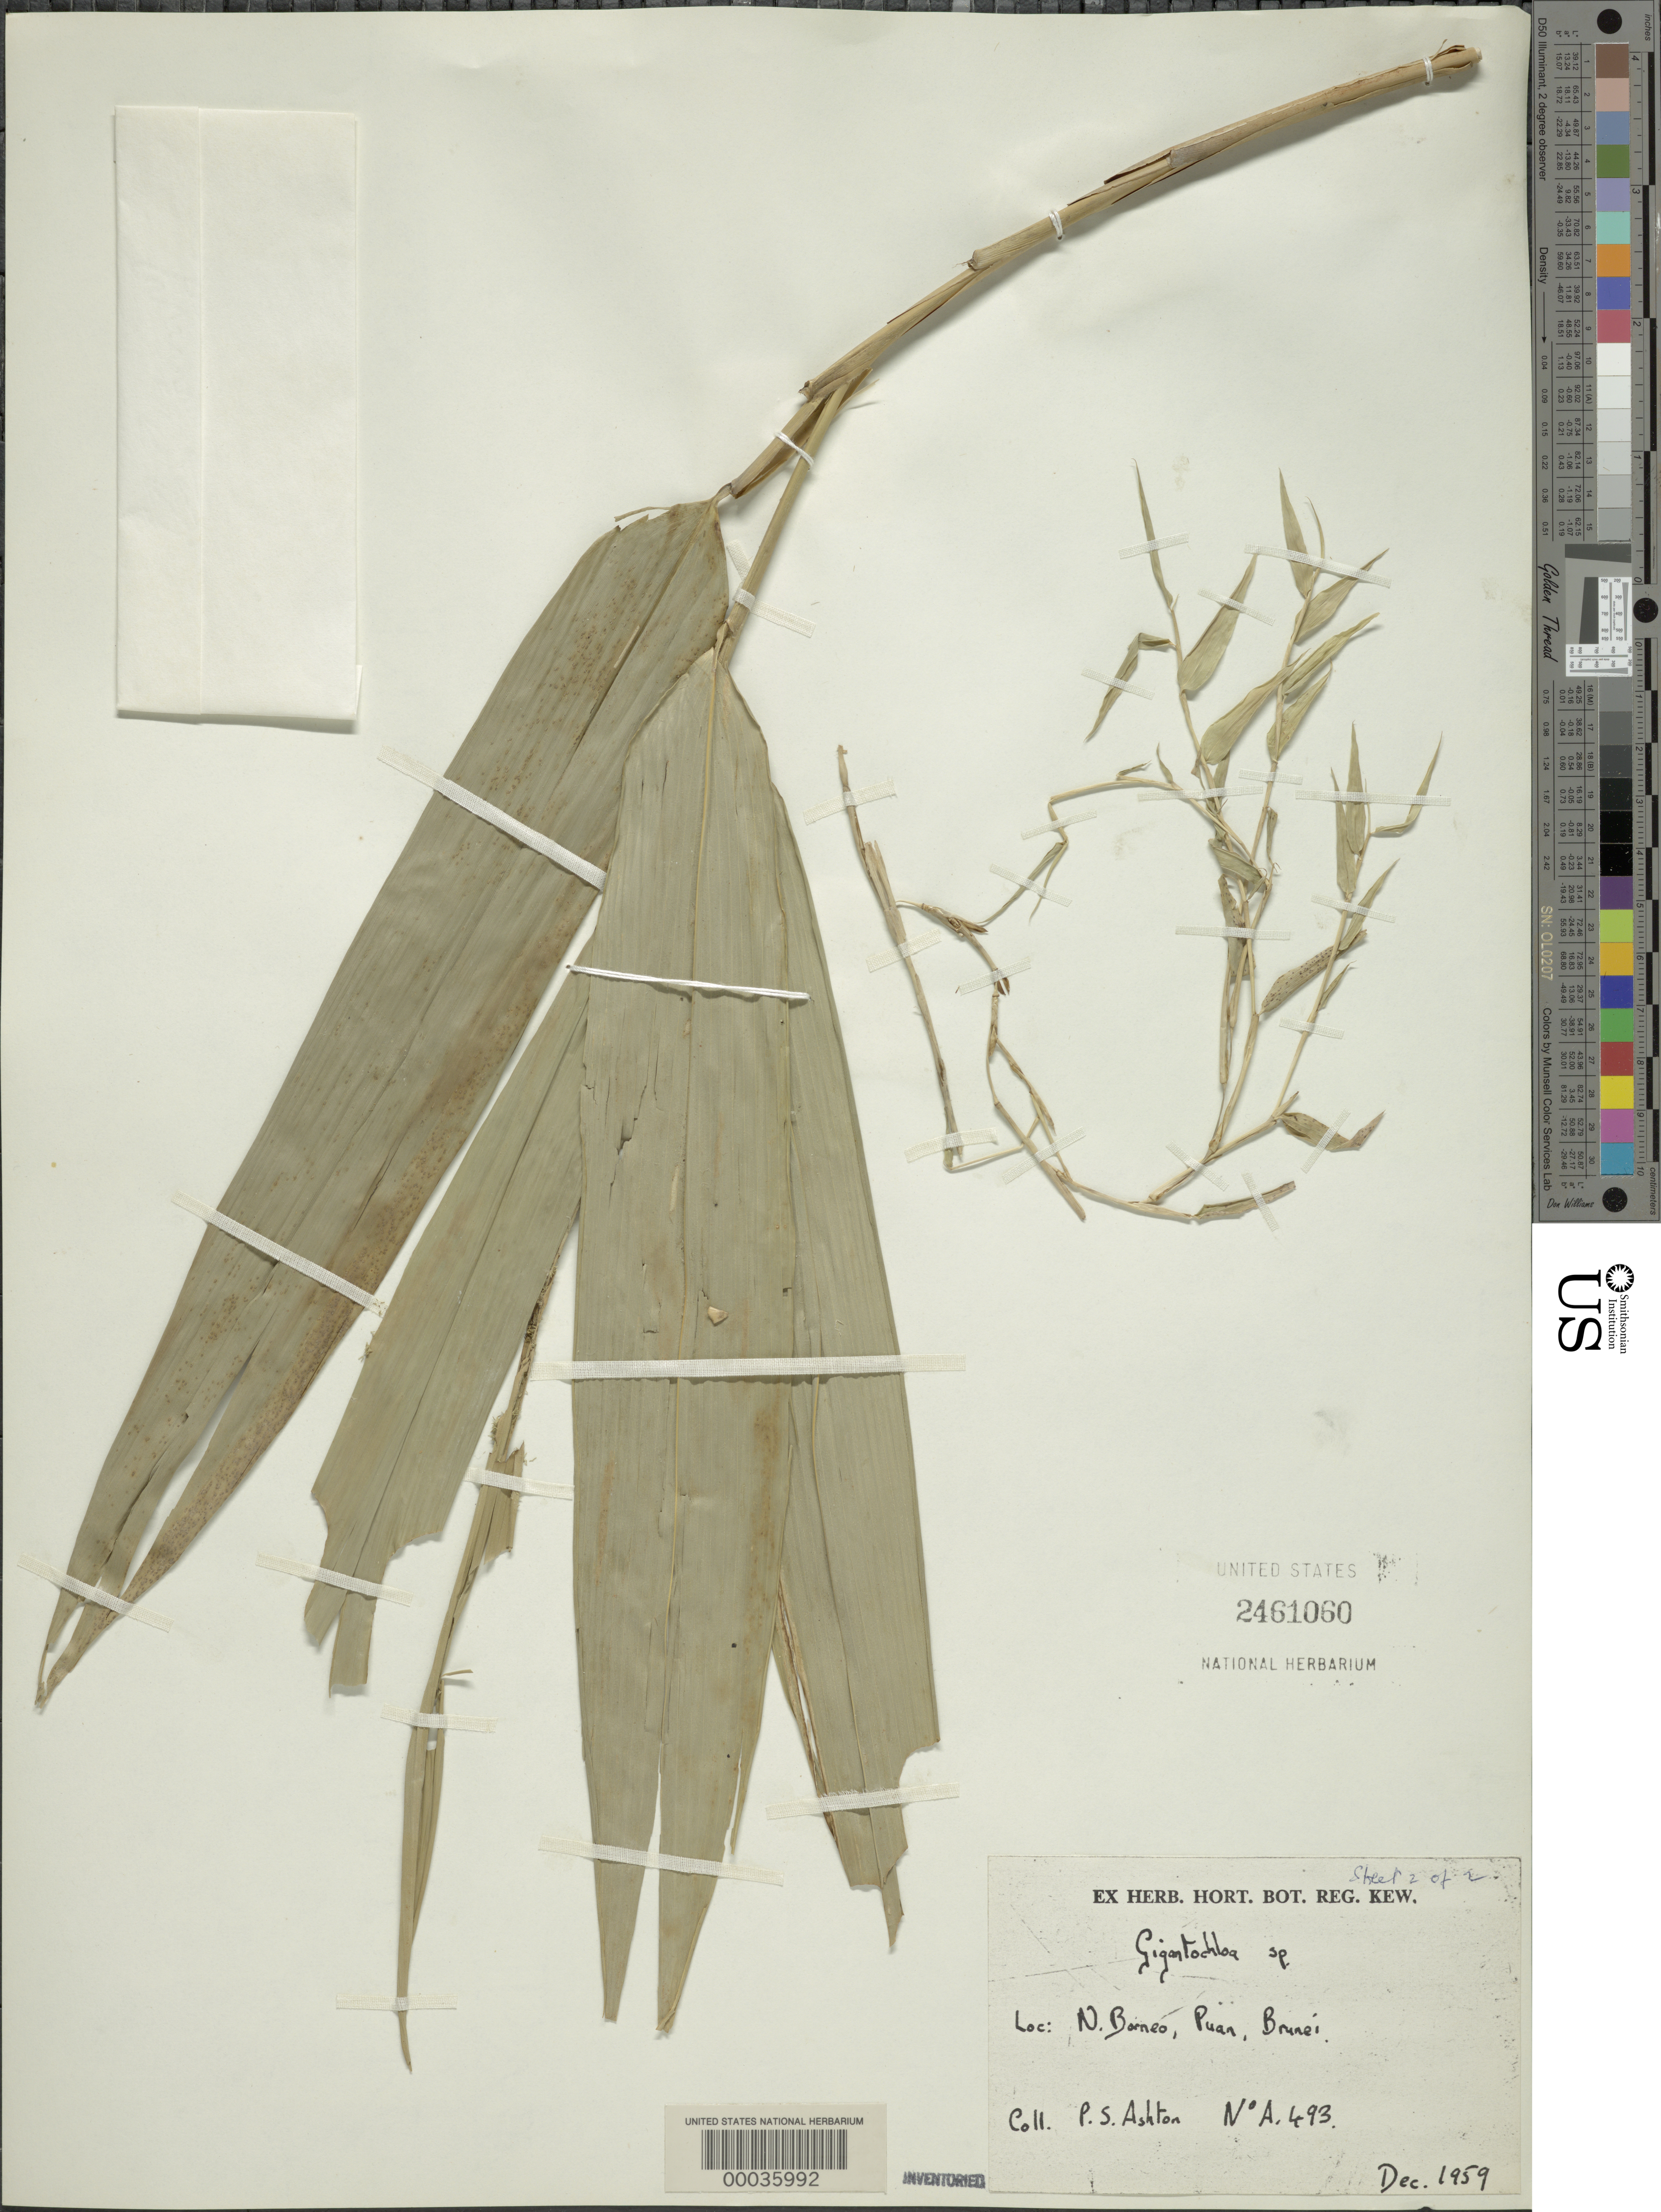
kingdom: Plantae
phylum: Tracheophyta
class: Liliopsida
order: Poales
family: Poaceae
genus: Dendrocalamus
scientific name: Dendrocalamus sp.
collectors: P. S. Ashton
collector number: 493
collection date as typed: Dec 1959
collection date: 1959-12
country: Brunei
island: Borneo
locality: Puan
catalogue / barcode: US 2461060